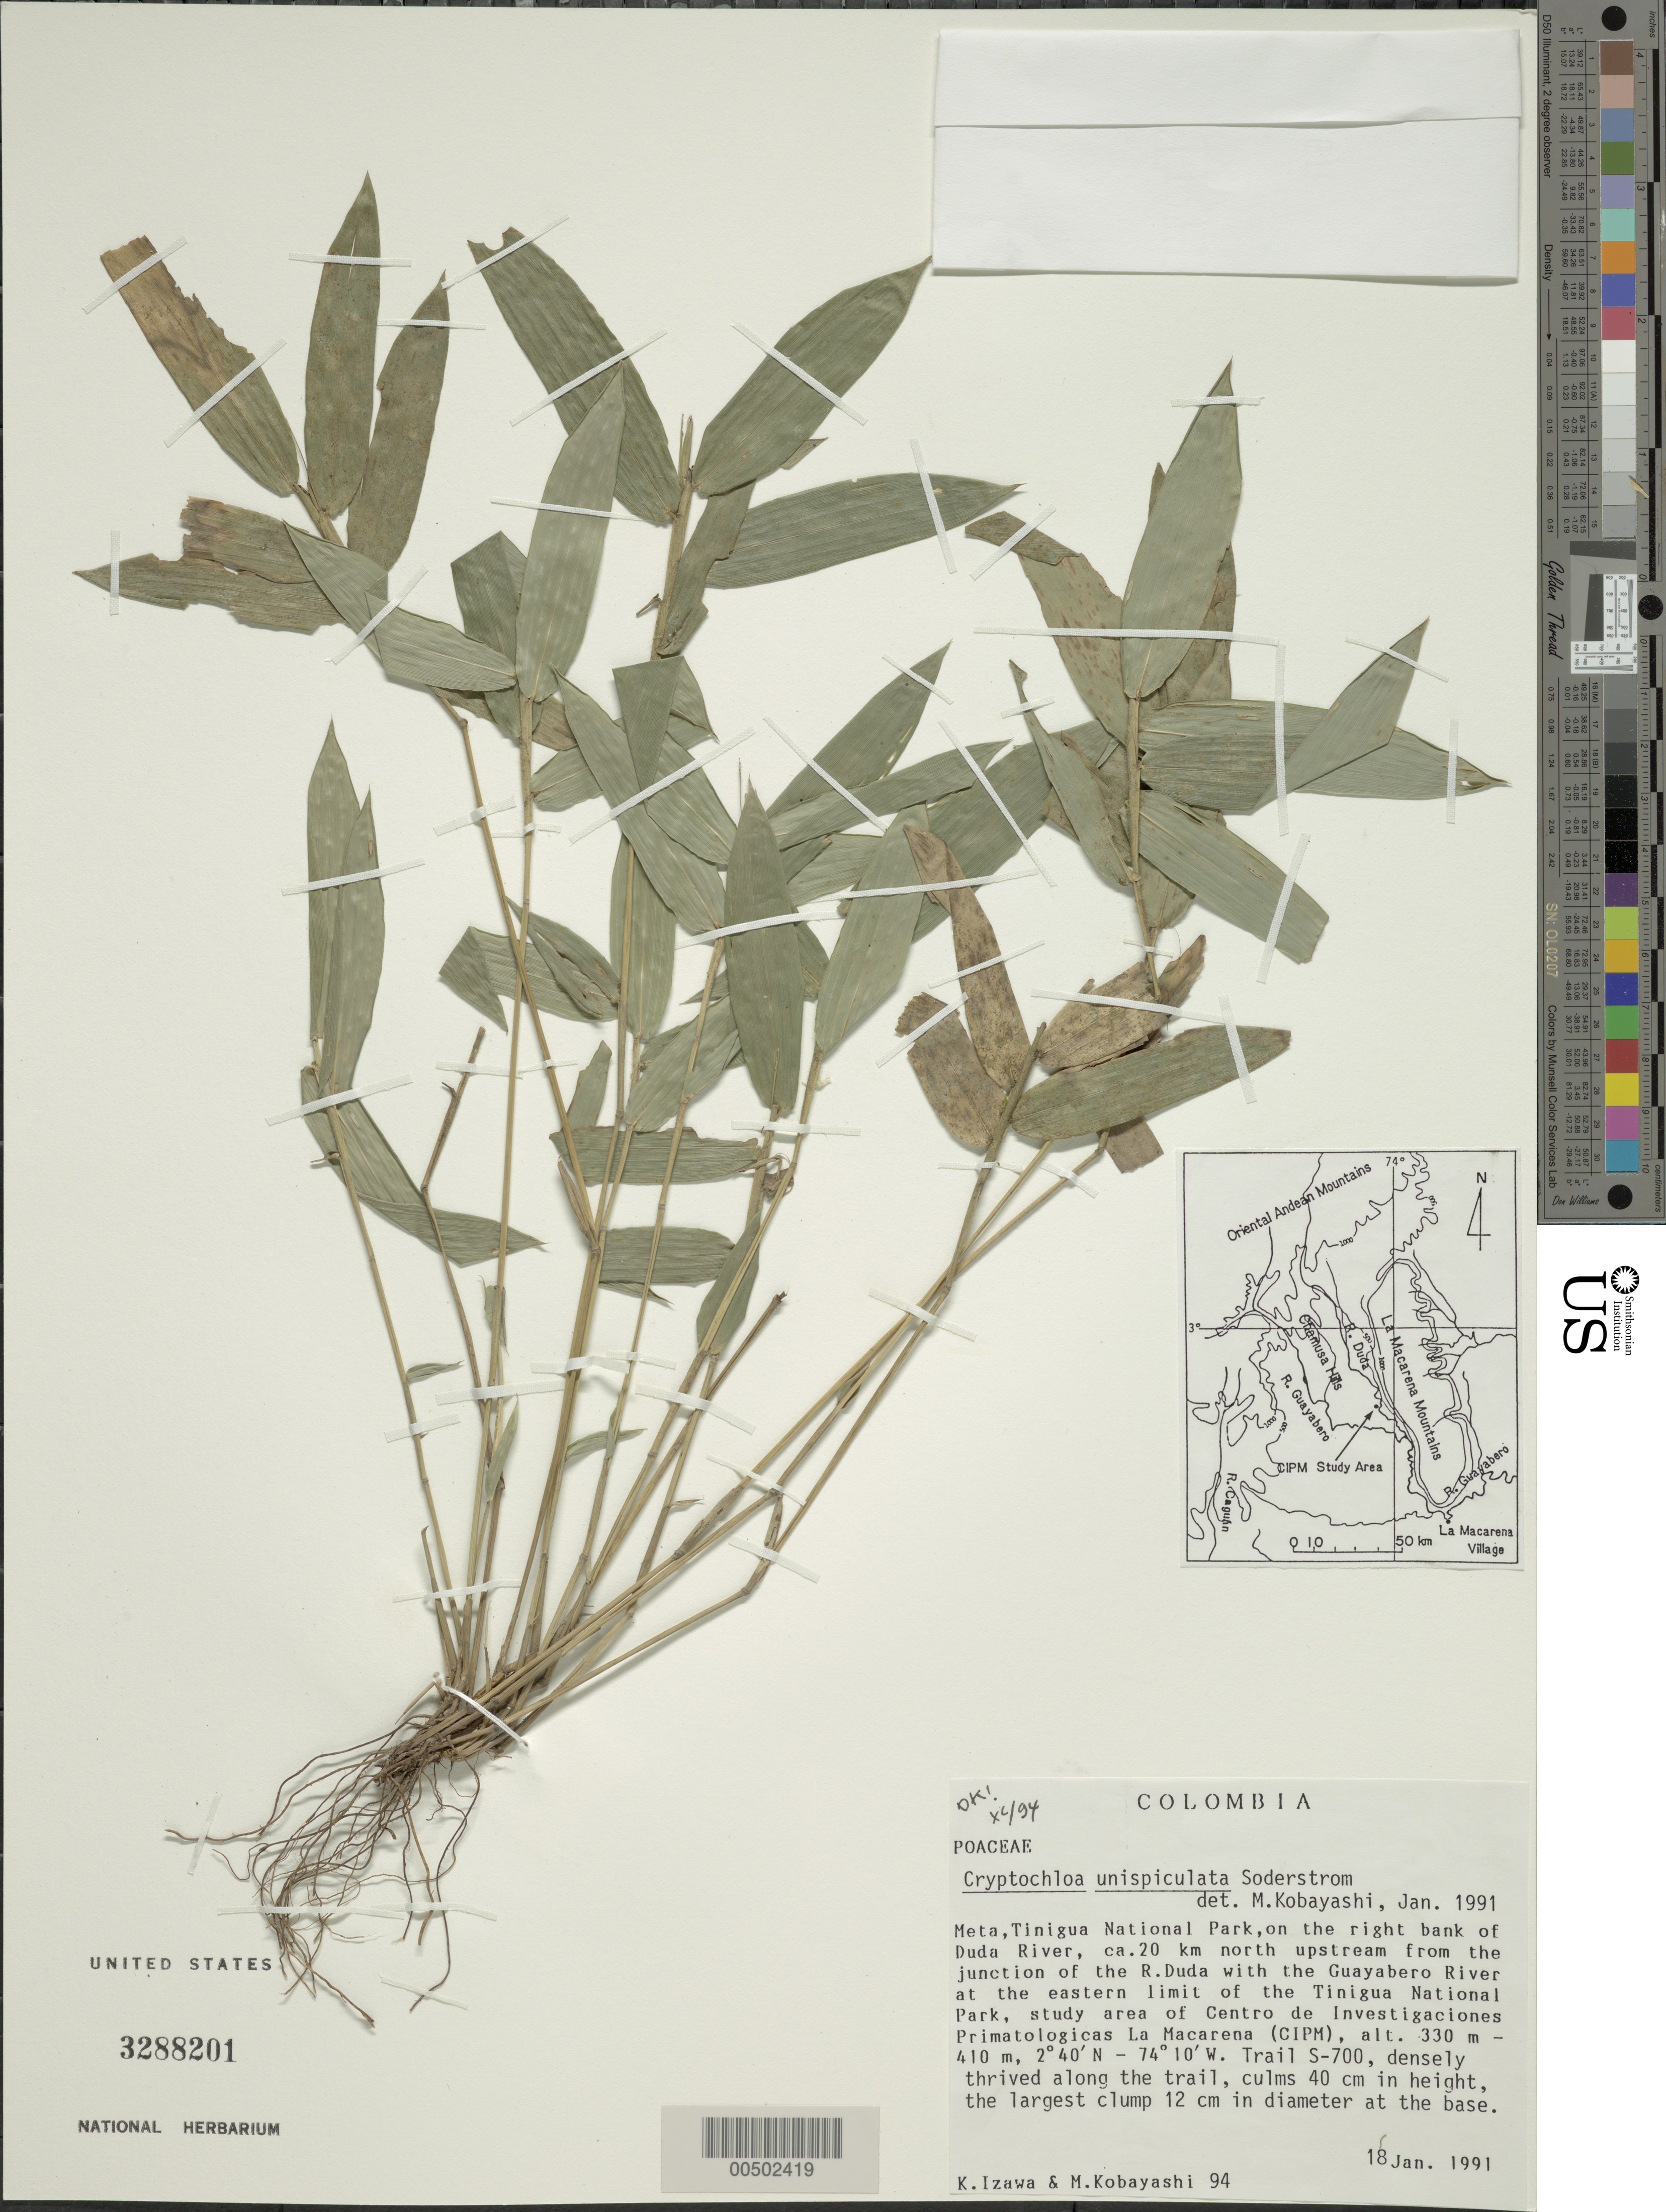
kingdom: Plantae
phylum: Tracheophyta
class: Liliopsida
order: Poales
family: Poaceae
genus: Cryptochloa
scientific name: Cryptochloa unispiculata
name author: Soderstr.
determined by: Kobayashi, M.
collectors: K. Izawa & M. Kobayashi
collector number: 94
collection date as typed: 18 Jan 1991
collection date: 1991-01-18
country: Colombia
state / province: Meta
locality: Tinigua National Park, bank of Duda River, ca 20 km N of the junct. of Duda River and the Guyabero River, Trail s-700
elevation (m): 330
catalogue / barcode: US 3288201